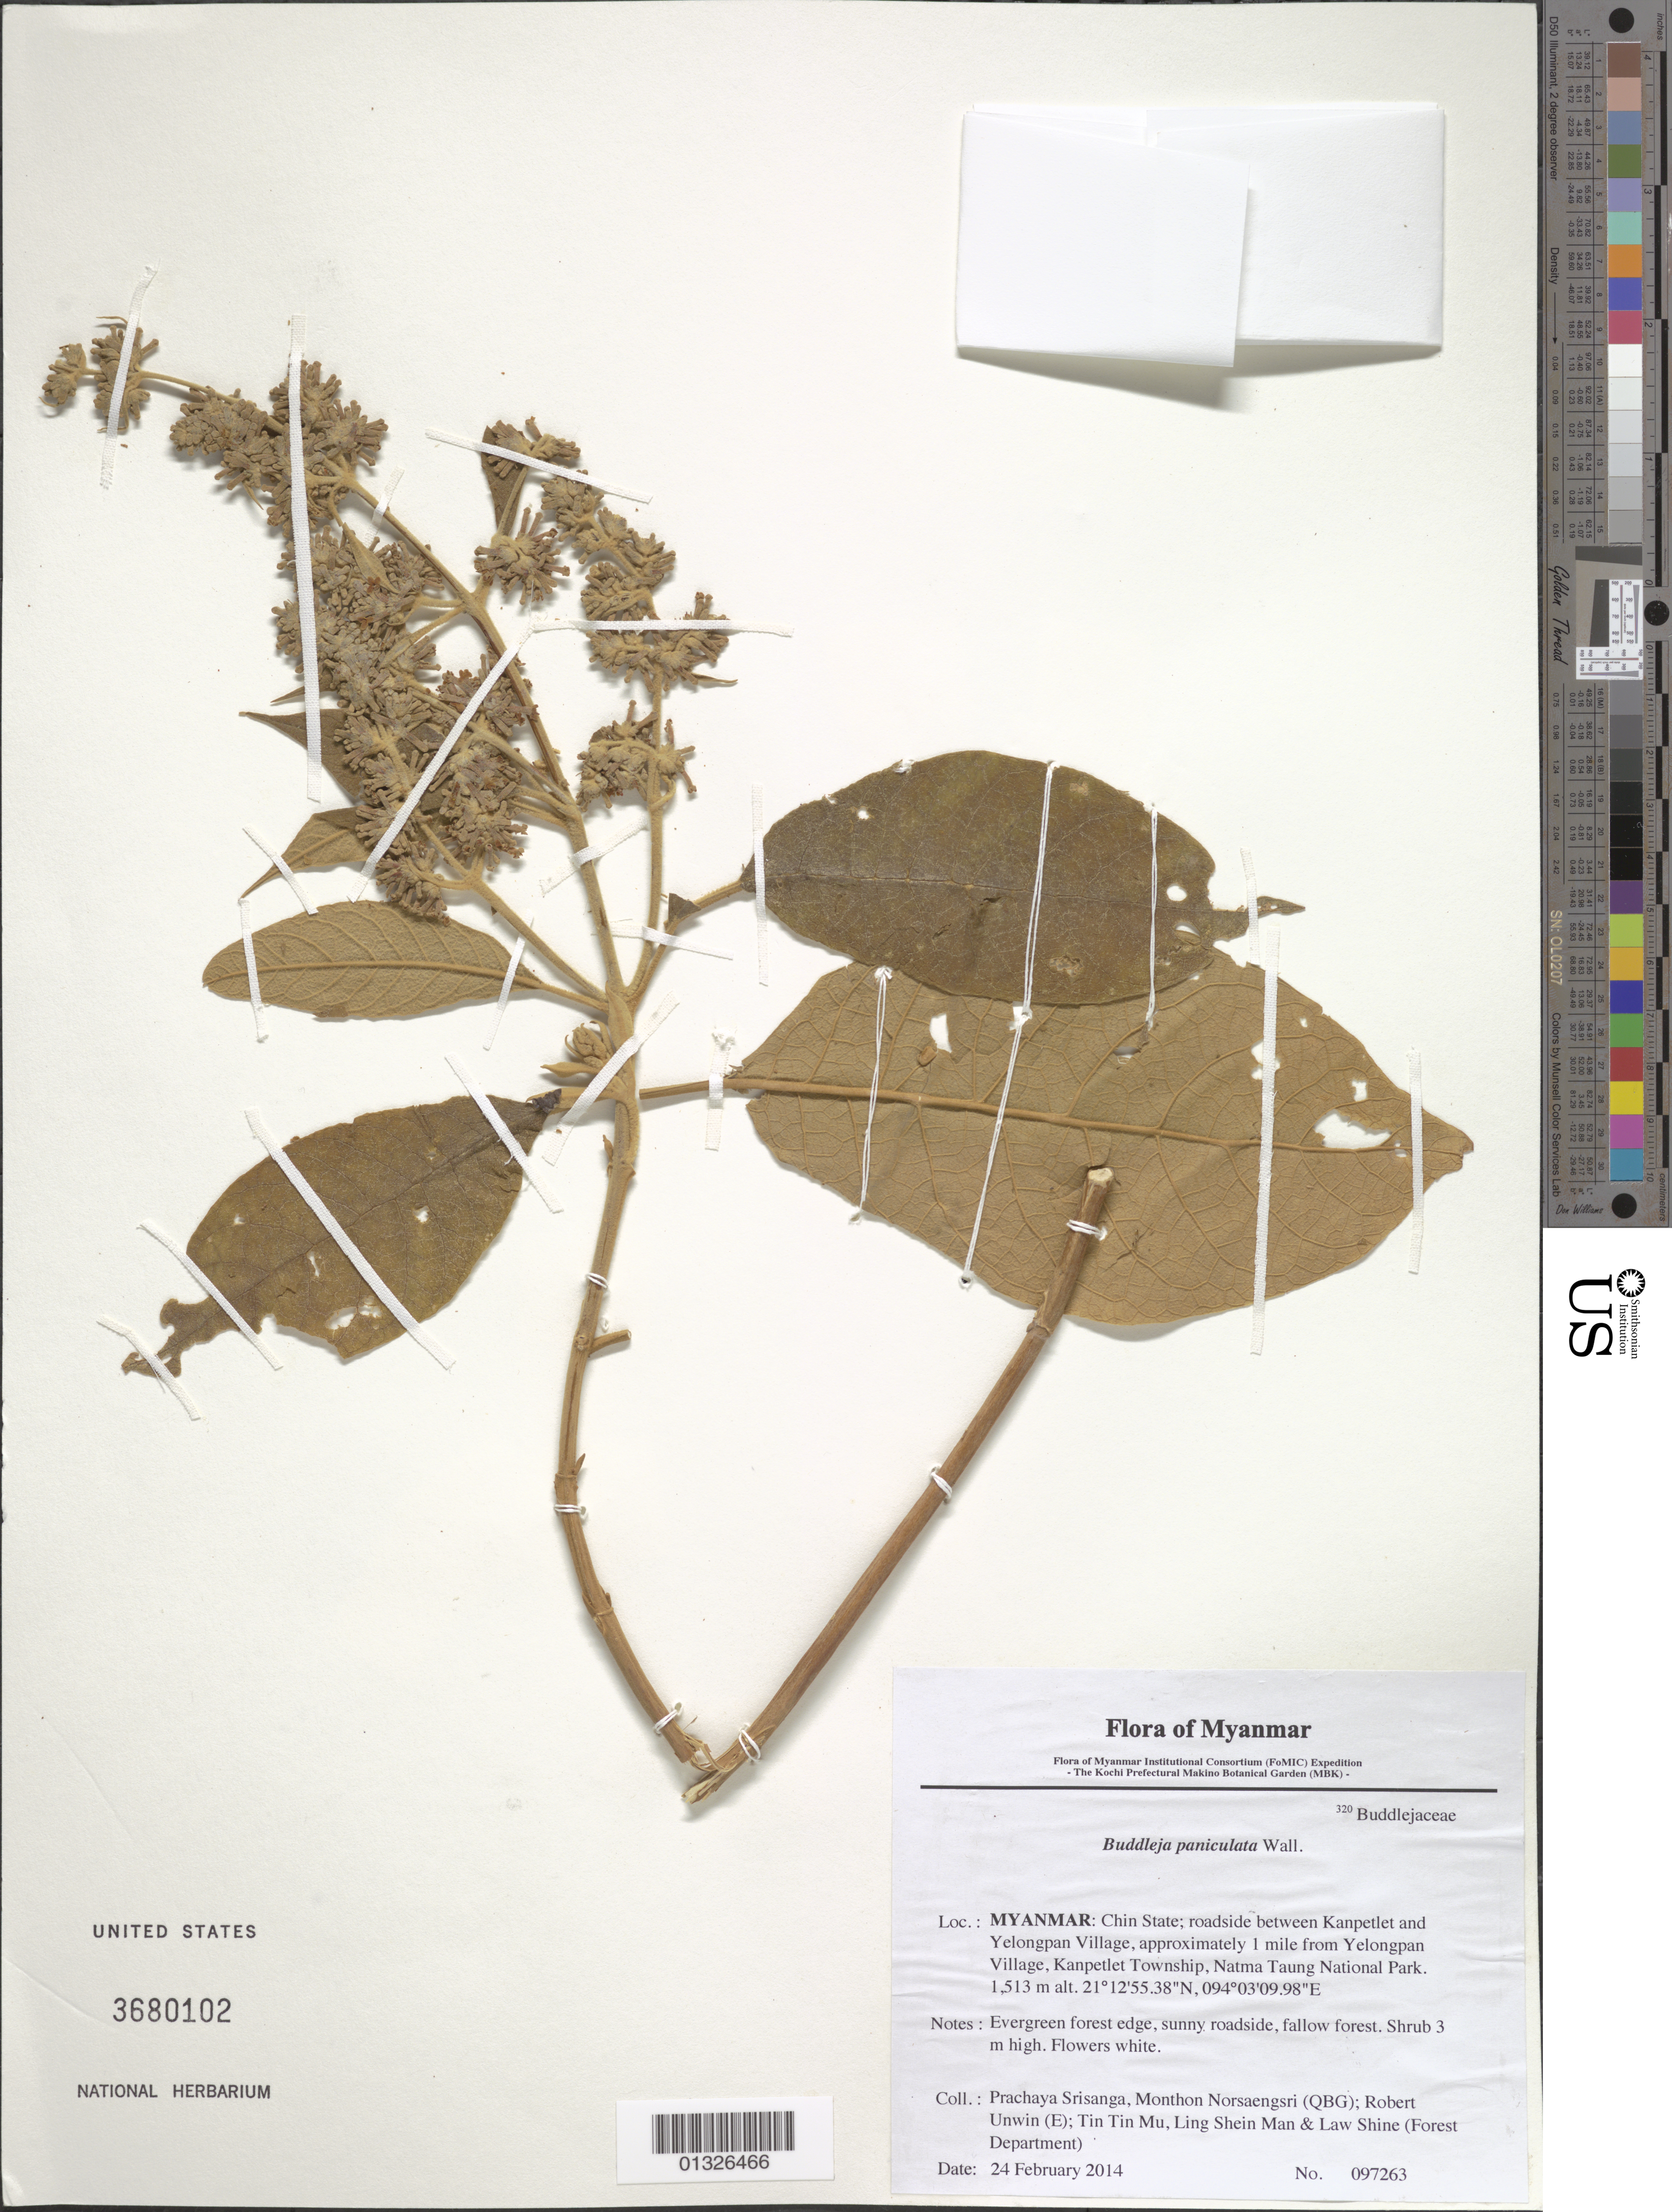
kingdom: Plantae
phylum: Tracheophyta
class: Magnoliopsida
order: Lamiales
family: Scrophulariaceae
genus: Buddleja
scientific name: Buddleja paniculata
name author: Wall.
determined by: Fujikawa, Kazumi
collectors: P. Srisanga, M. Norsaengsri, R. Unwin, Tin Tin Mu, Ling Shein Man & L. Shine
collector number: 97263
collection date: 2014-02-24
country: Myanmar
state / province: Chin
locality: Roadside between Kanpetlet and Yelongpan Village, approximately 1 mile from Yelongpan Village, Kanpetlet Township, Natma Taung National Park.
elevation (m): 1513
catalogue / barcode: US 3680102